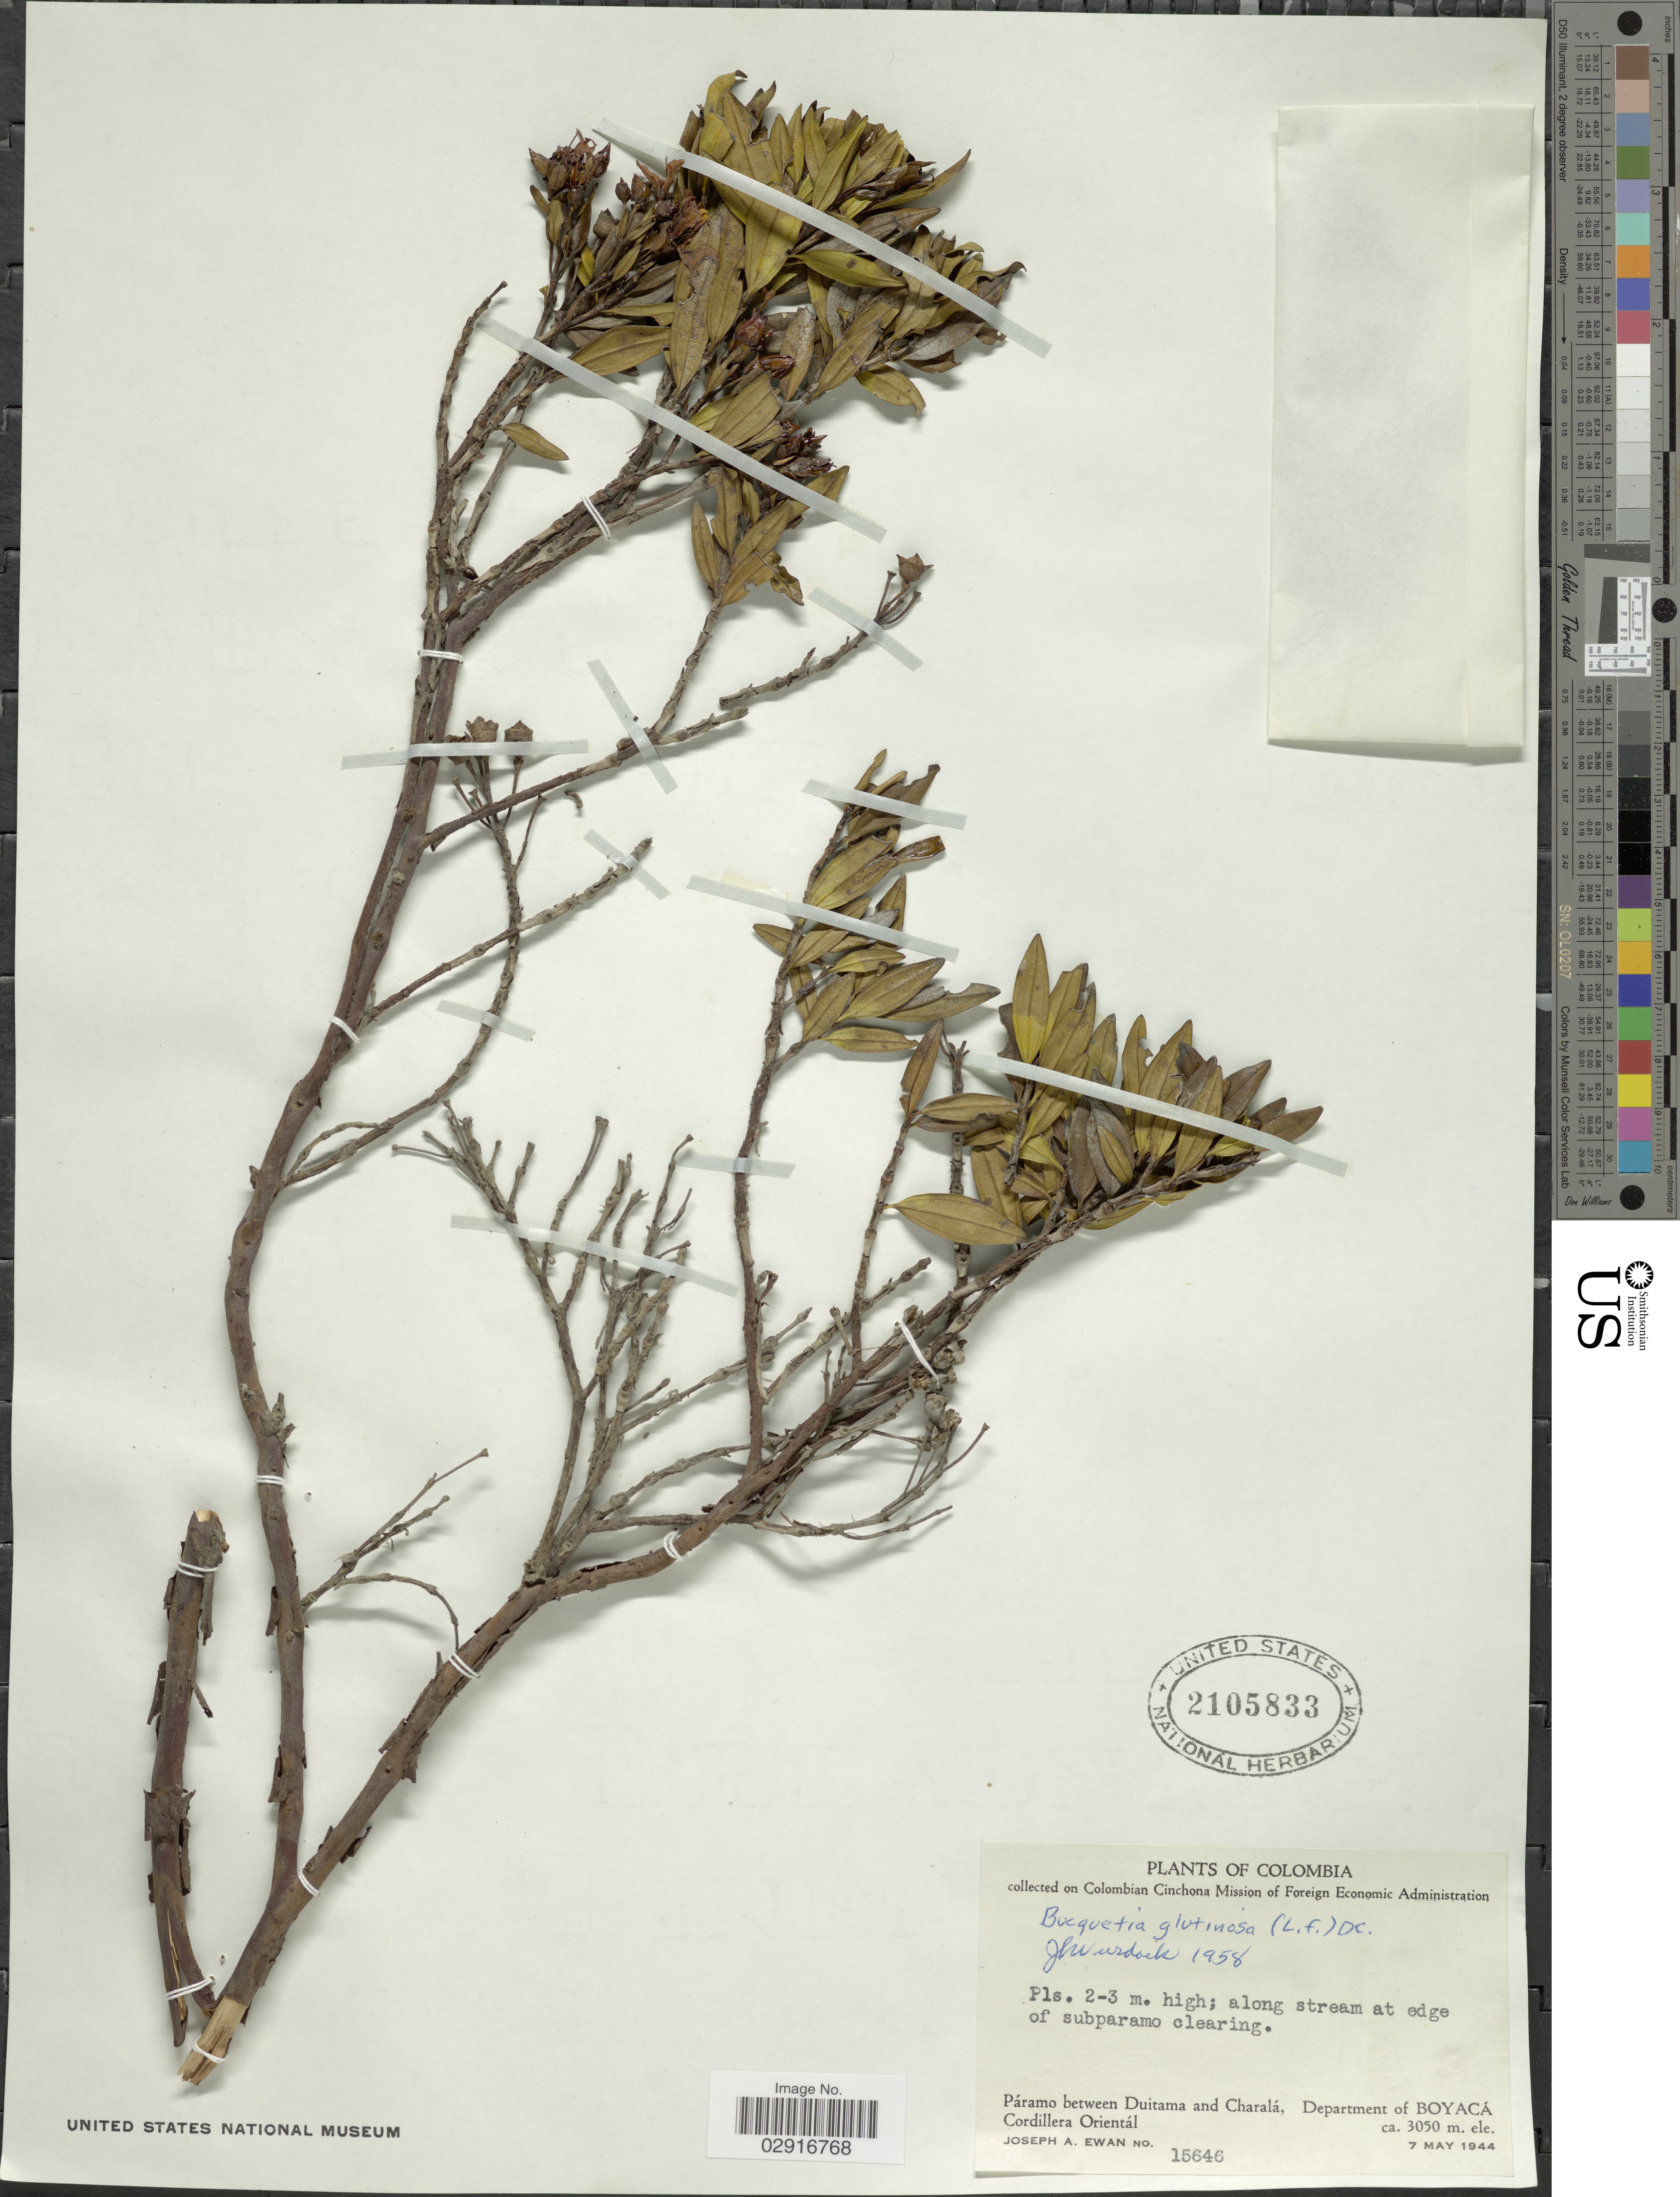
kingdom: Plantae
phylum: Tracheophyta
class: Magnoliopsida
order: Myrtales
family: Melastomataceae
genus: Bucquetia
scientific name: Bucquetia glutinosa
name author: DC.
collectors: J. A. Ewan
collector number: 15646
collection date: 1944-05-07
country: Colombia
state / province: Boyacá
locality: Páramo between Duitama and Charalá, Department of Boyacá. Cordillera Orientál.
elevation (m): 3050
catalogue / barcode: US 2105833